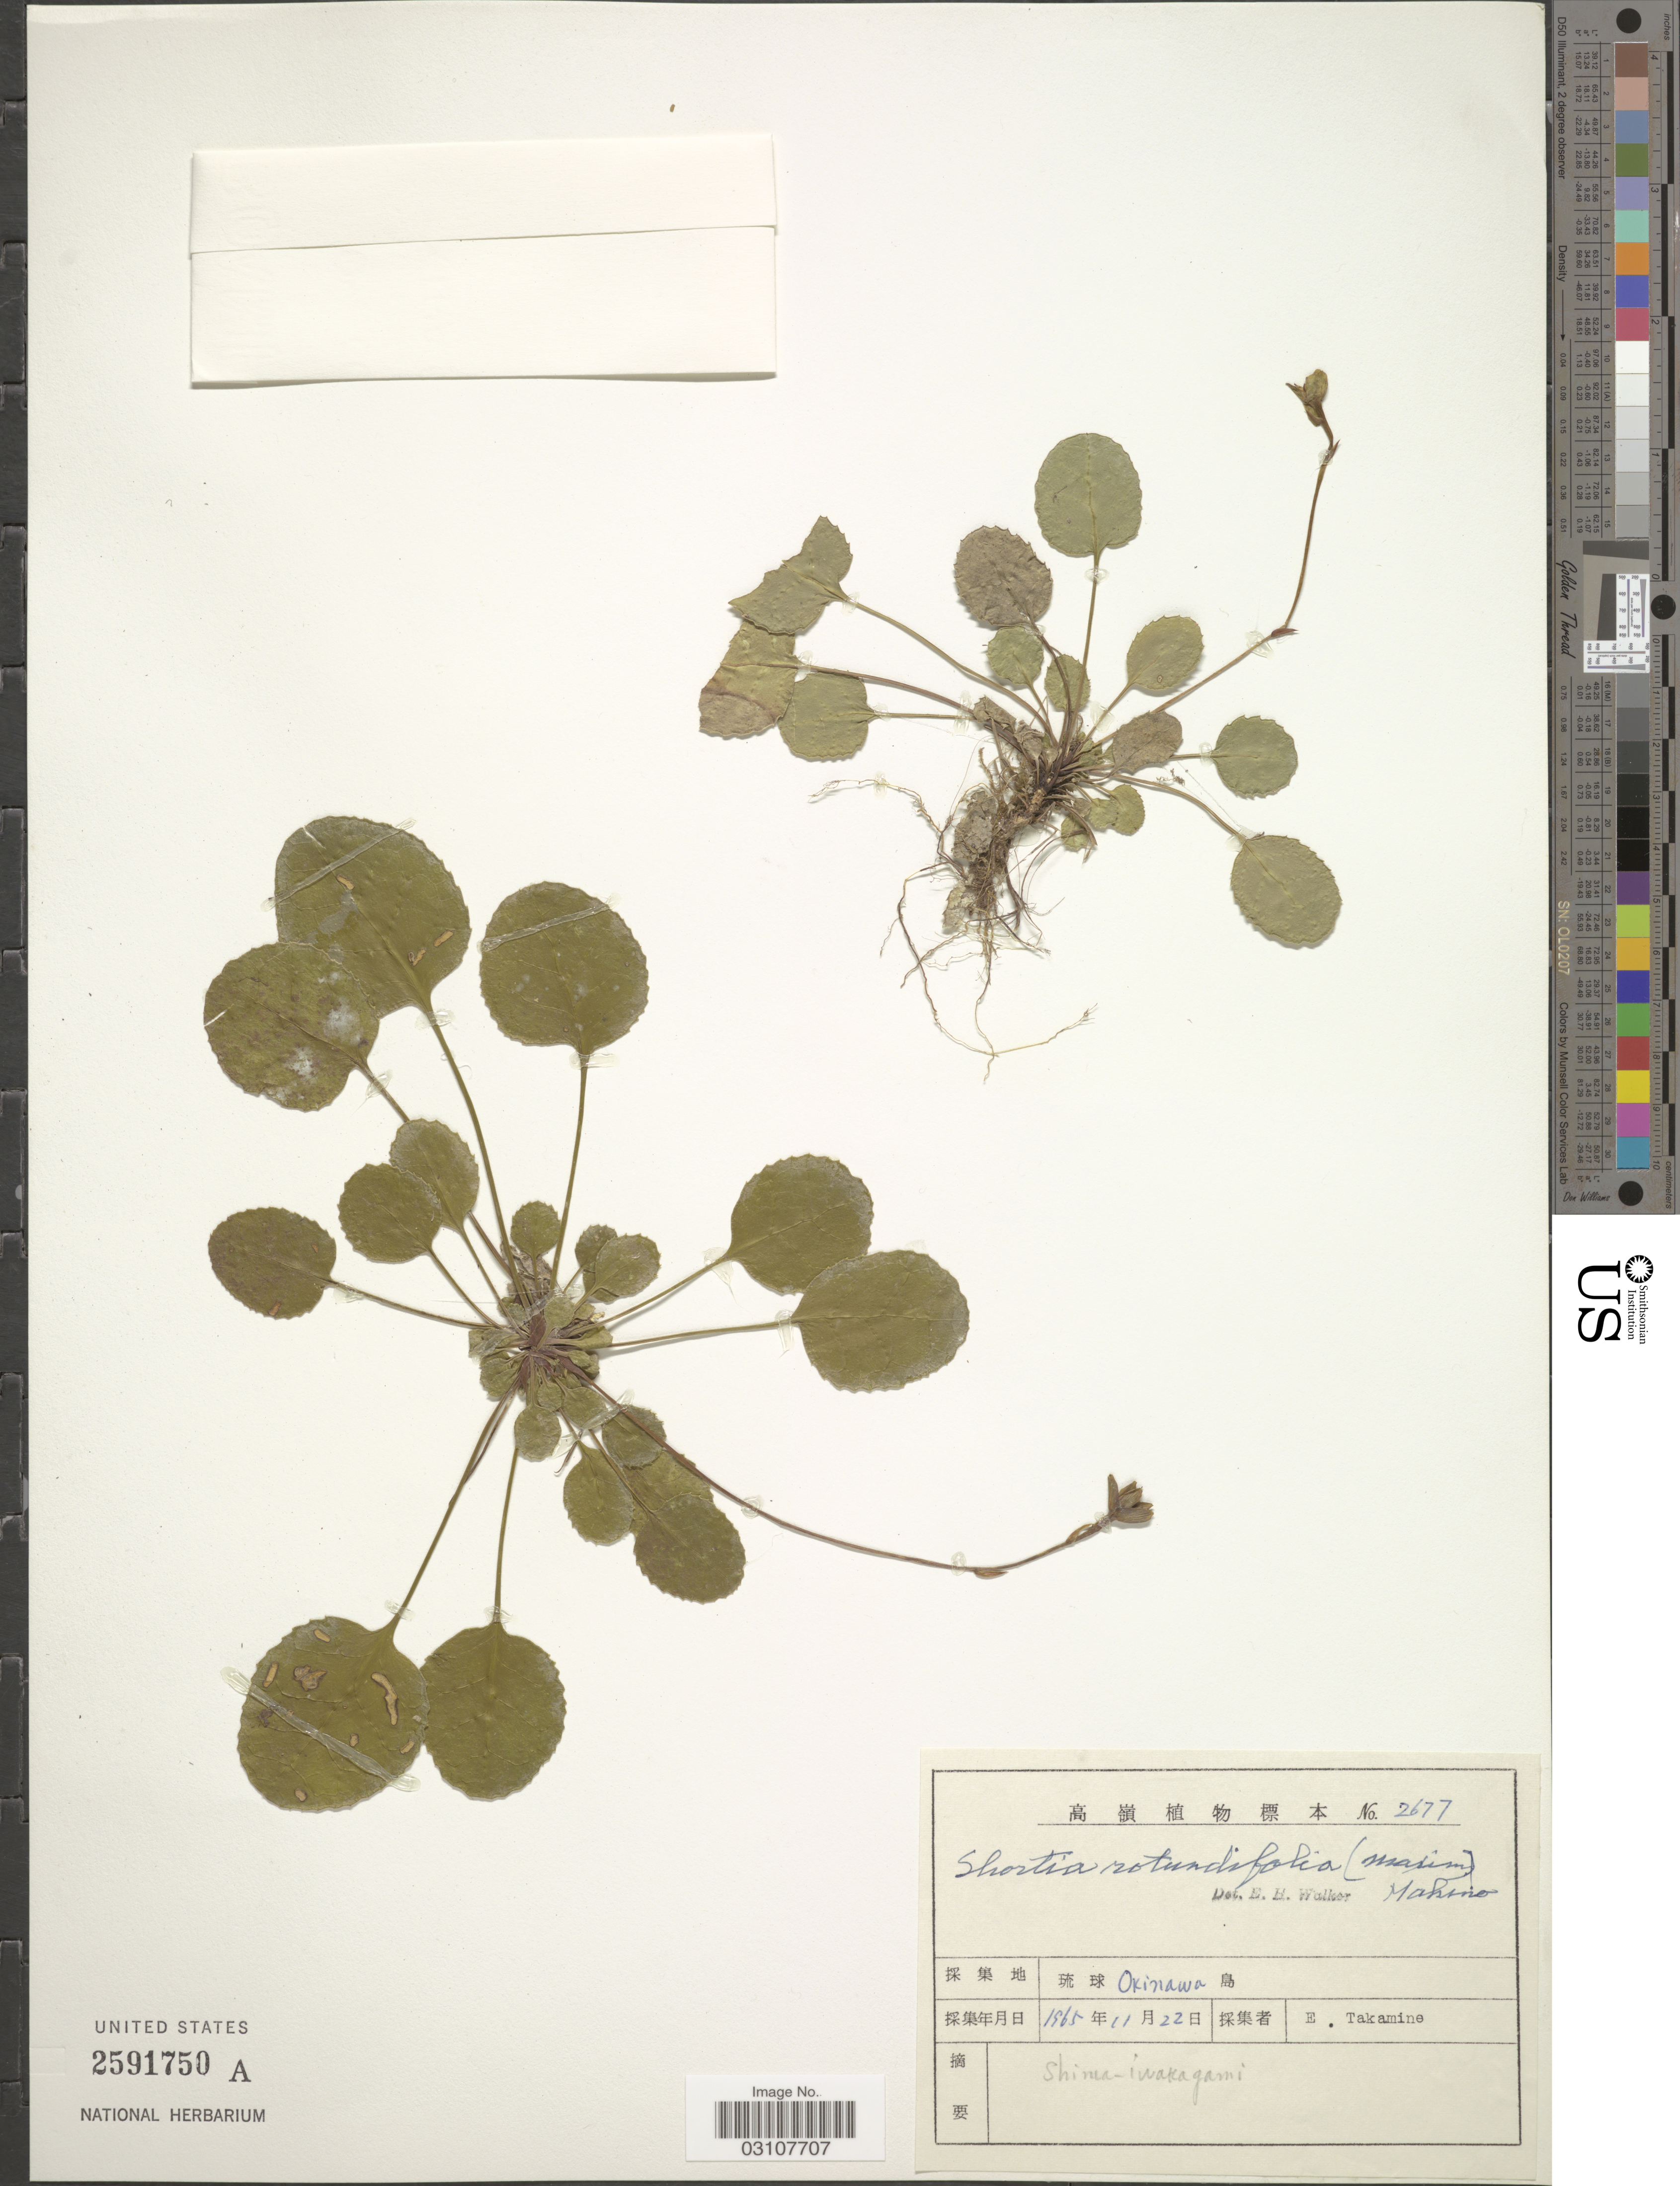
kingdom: Plantae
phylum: Tracheophyta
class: Magnoliopsida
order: Ericales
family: Diapensiaceae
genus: Shortia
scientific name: Shortia rotundifolia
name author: (Maxim.) Makino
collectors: E. Takamine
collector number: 2677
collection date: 1965-11-22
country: Japan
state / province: Okinawa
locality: Shima-iwakagami.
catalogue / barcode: US 2591750A